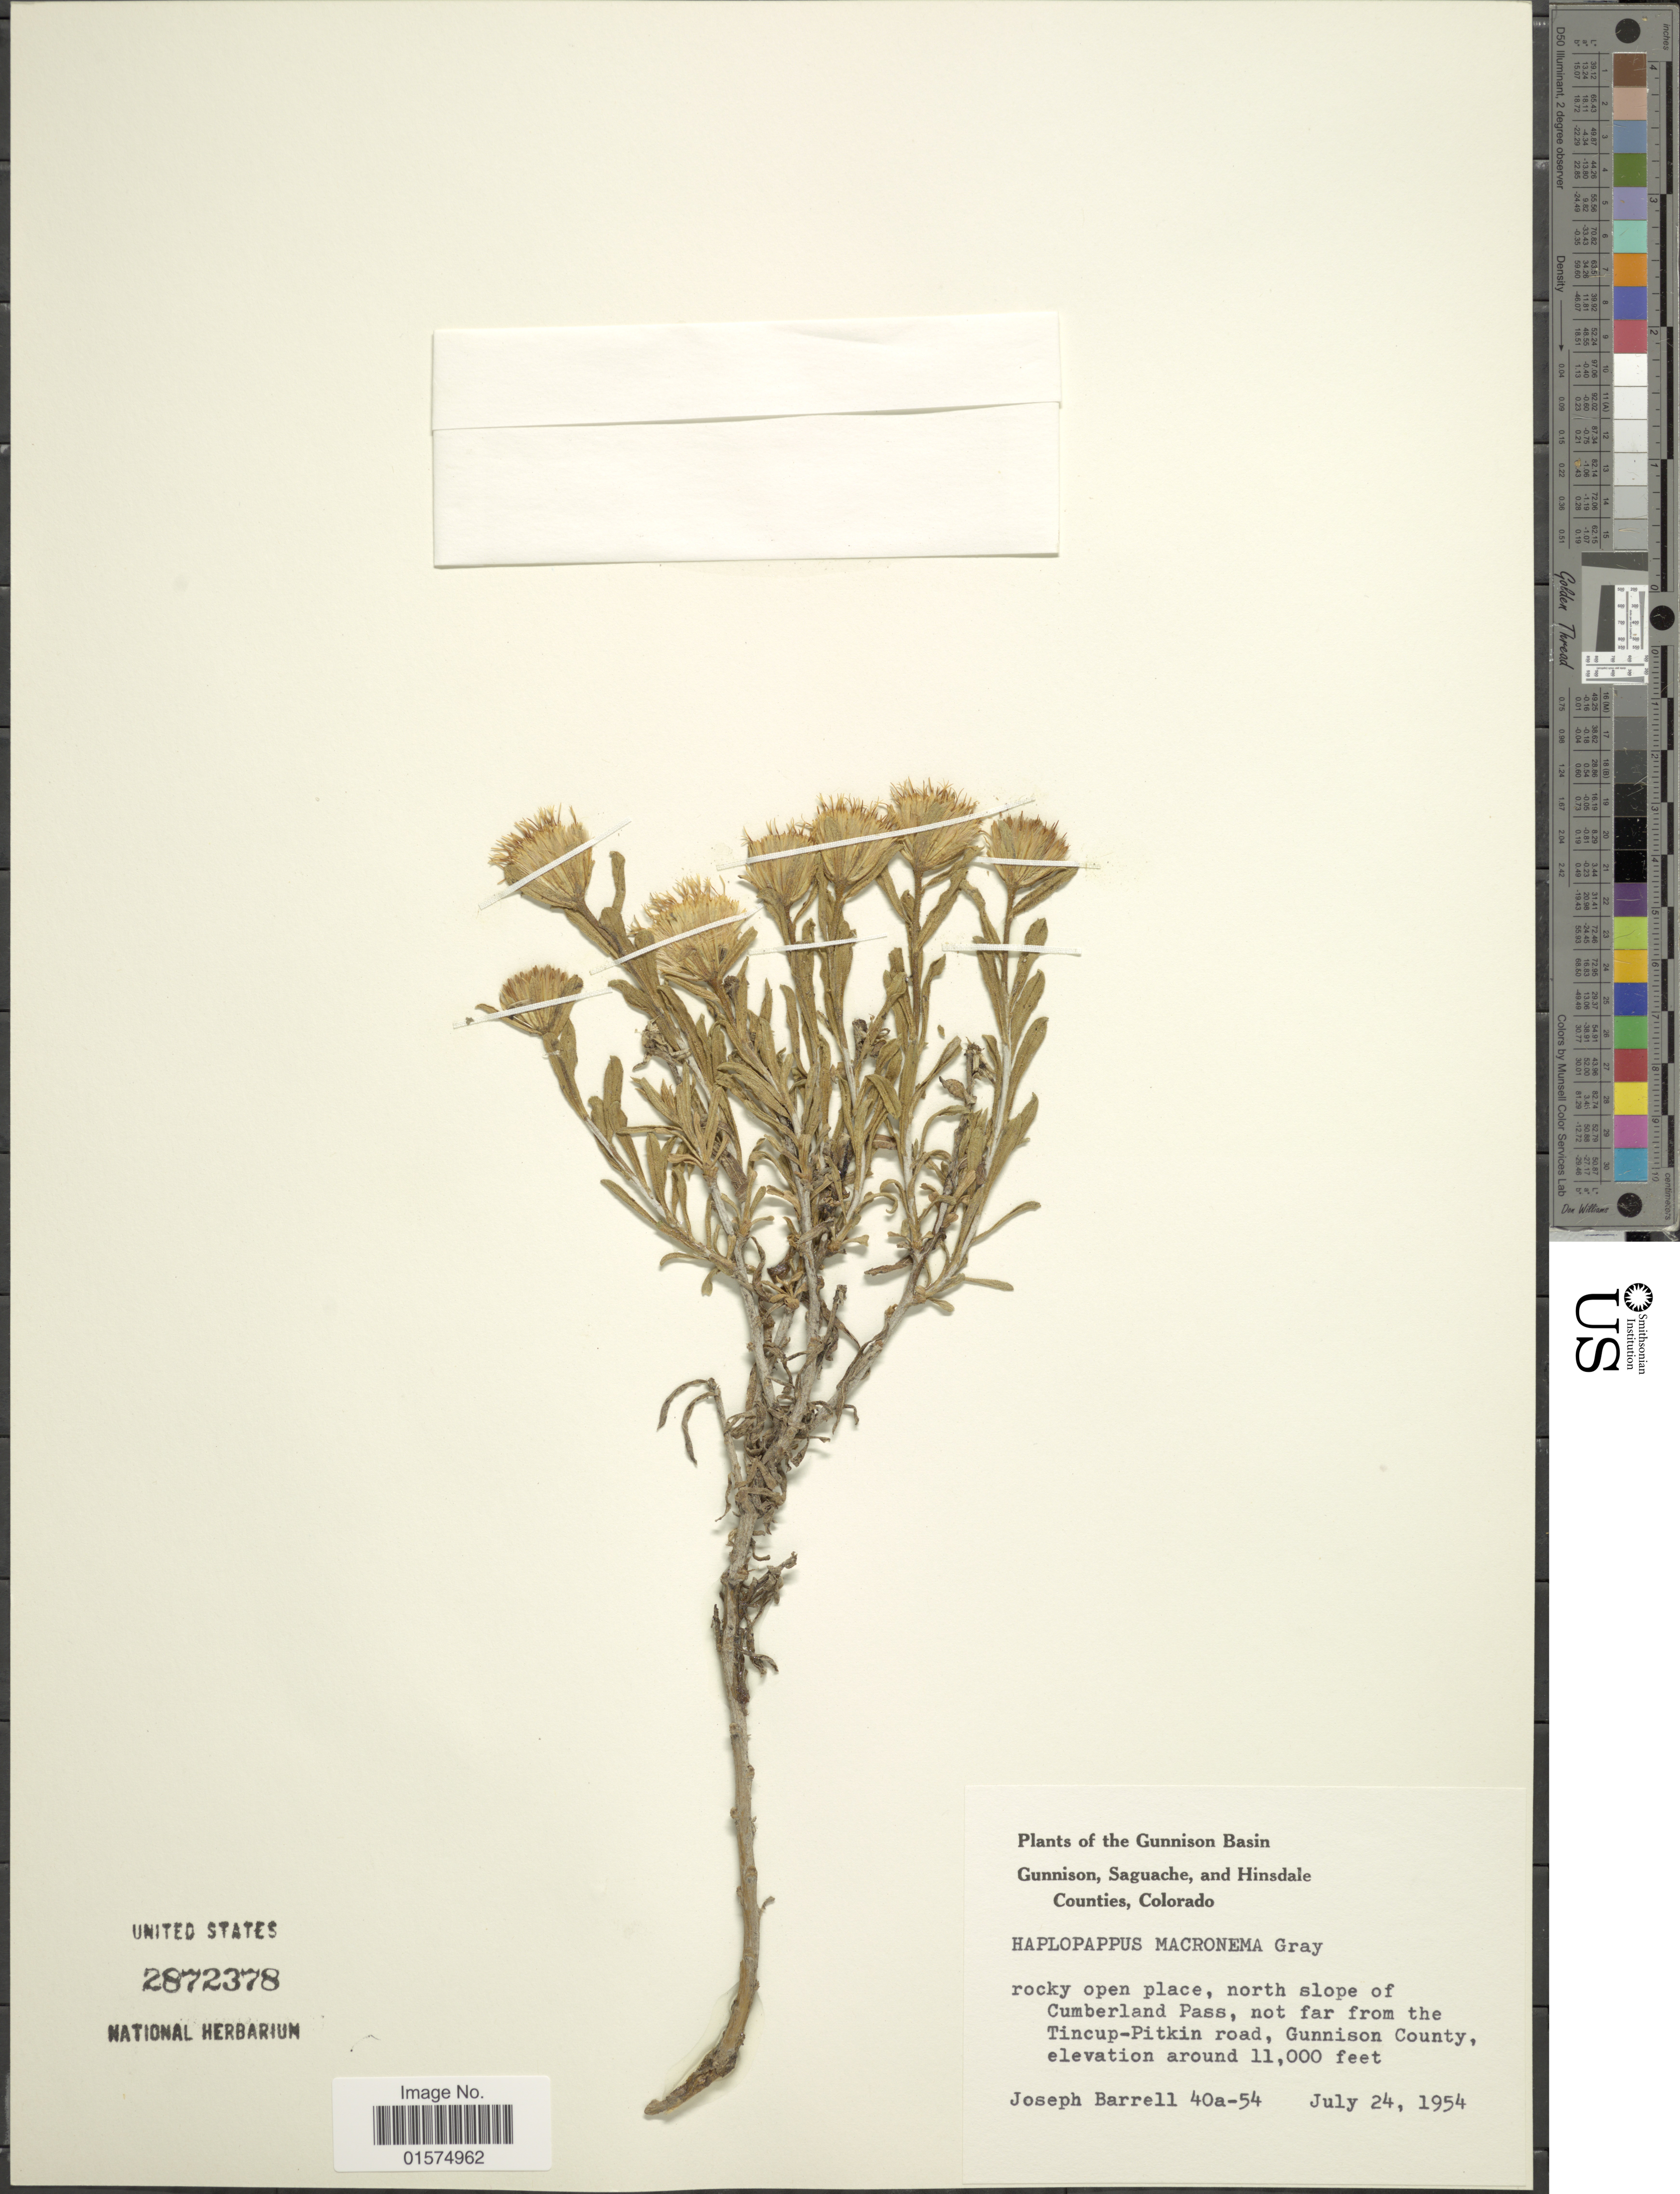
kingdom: Plantae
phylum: Tracheophyta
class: Magnoliopsida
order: Asterales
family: Asteraceae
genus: Ericameria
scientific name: Ericameria discoidea var. discoidea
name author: (Nutt.) G.L. Nesom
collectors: J. Barrell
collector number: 40a-54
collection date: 1954-07-24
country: United States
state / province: Colorado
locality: Gunnison Basin. north slope of Cumberland Pass, not far from the Tincup-Pitkin road, Gunnison County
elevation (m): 3353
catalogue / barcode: US 2872378